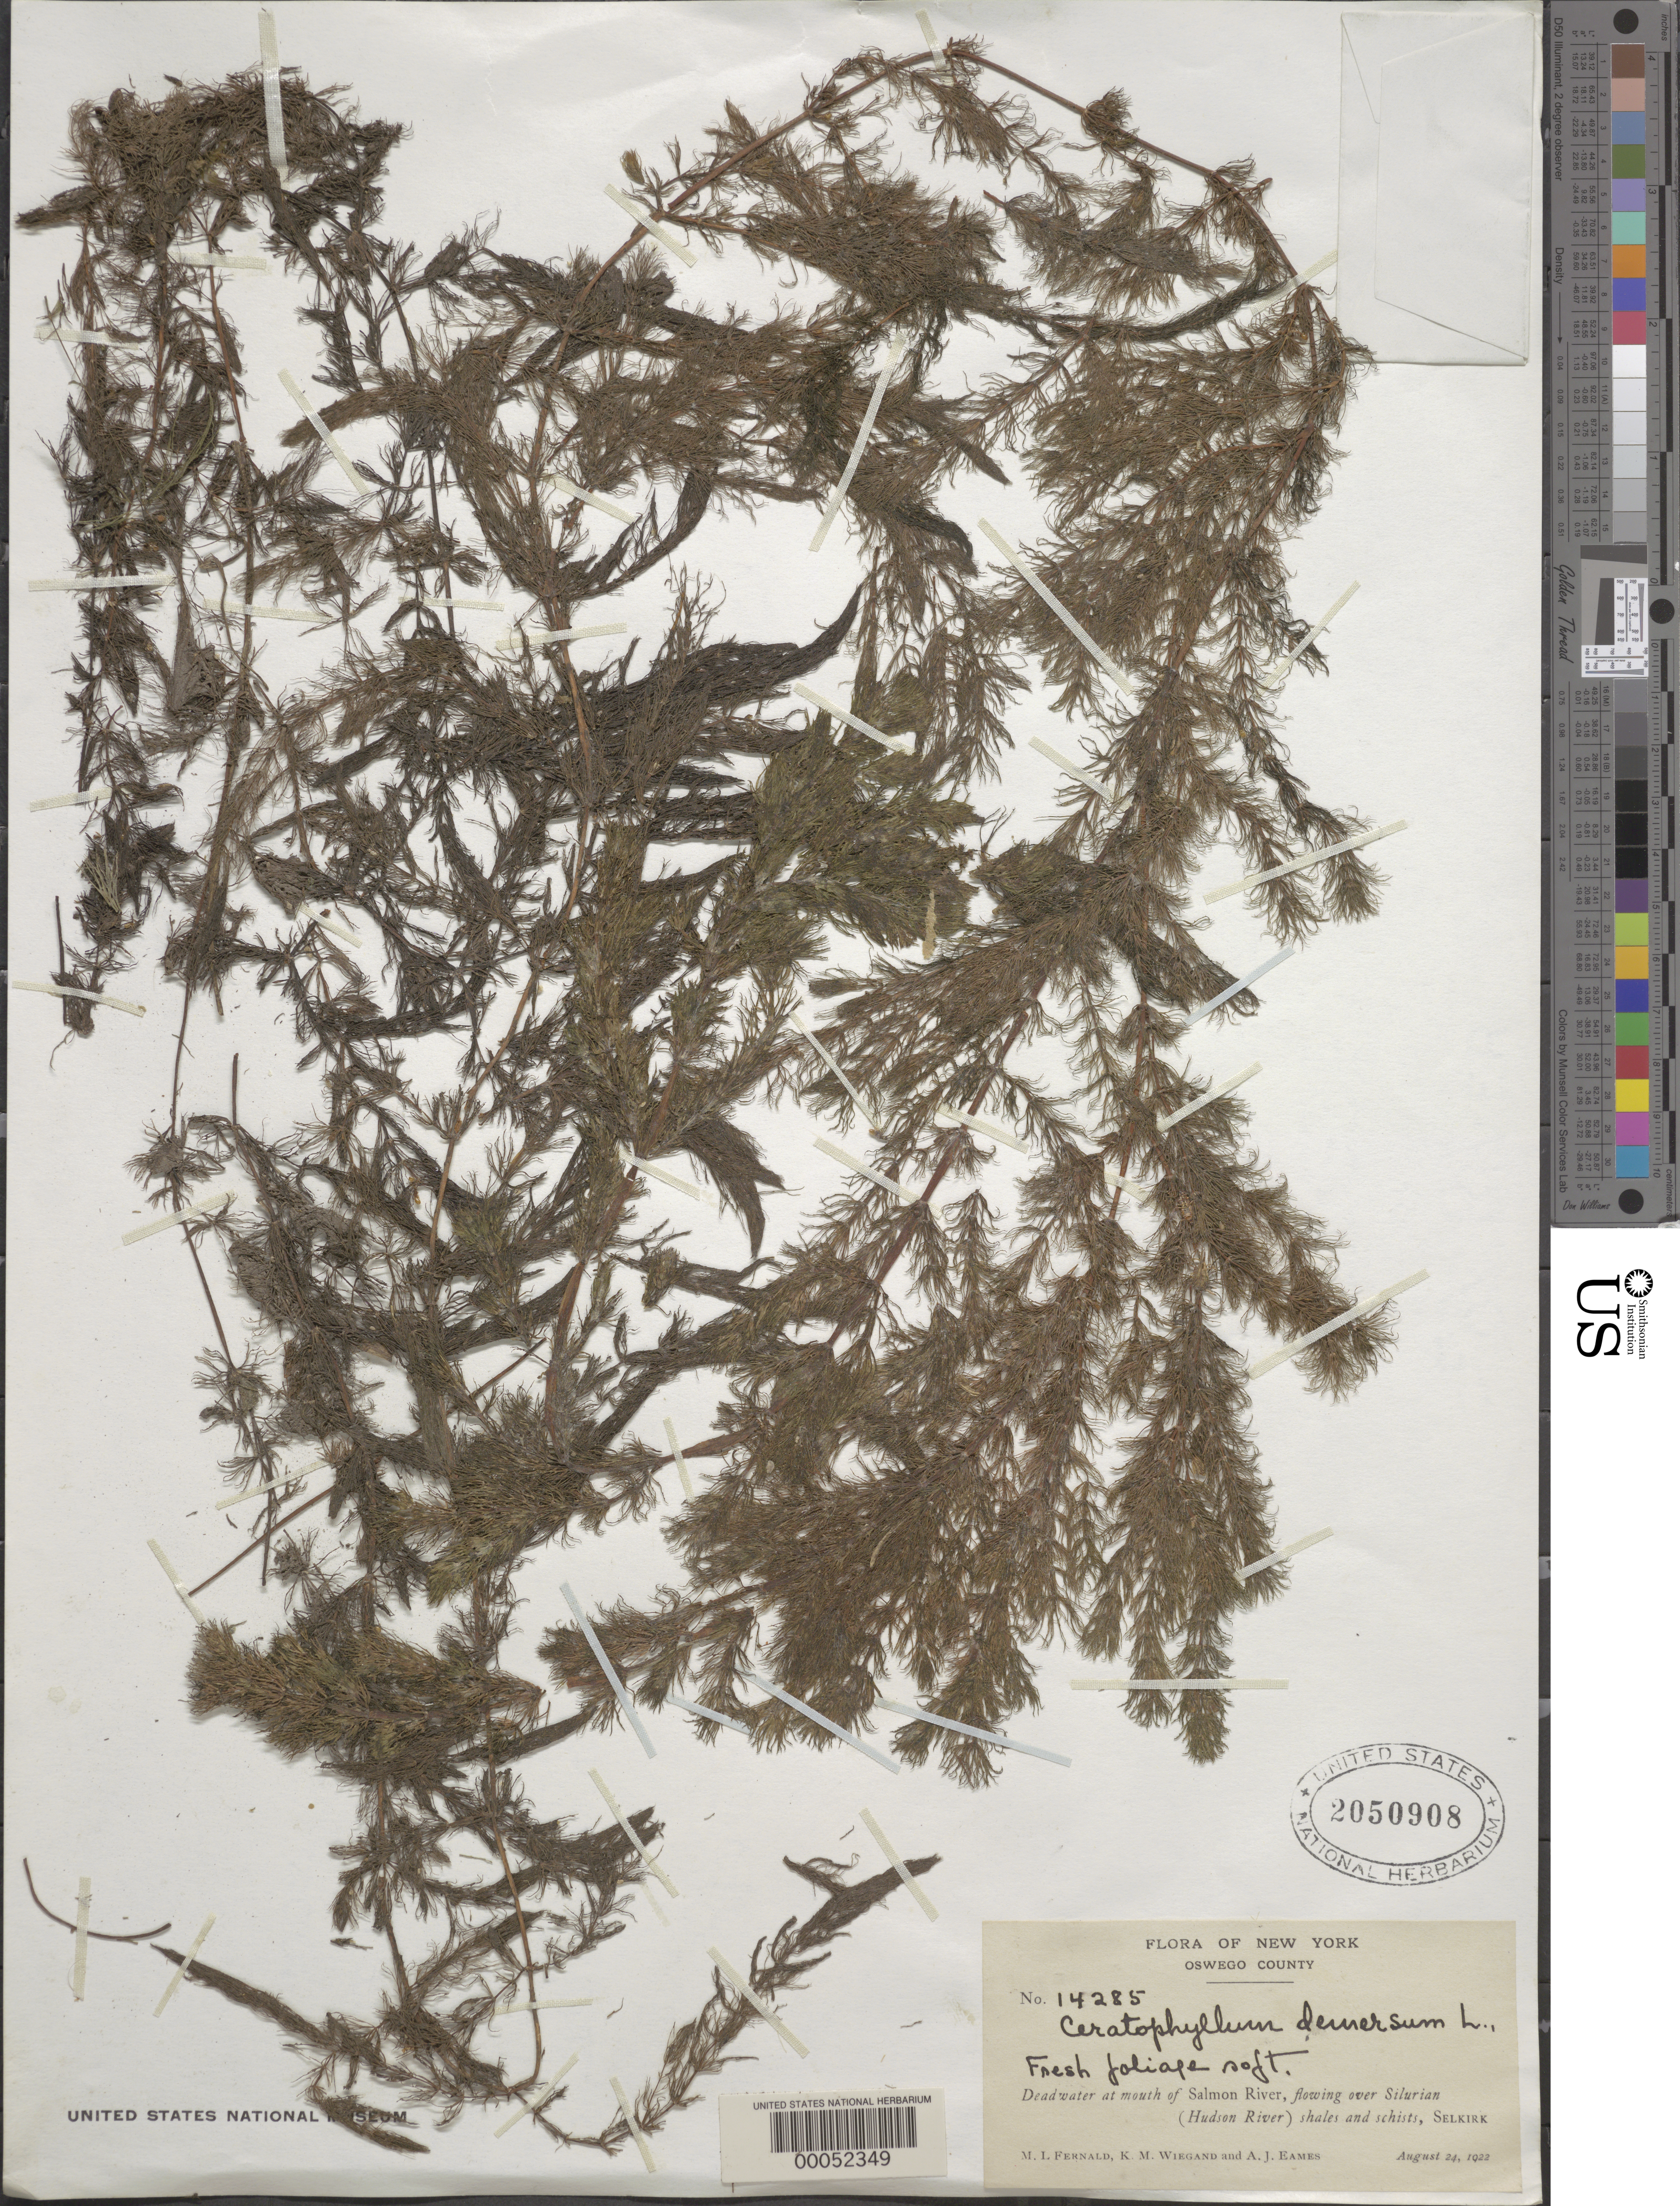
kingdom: Plantae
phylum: Tracheophyta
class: Magnoliopsida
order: Ceratophyllales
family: Ceratophyllaceae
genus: Ceratophyllum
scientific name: Ceratophyllum demersum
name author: L.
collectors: M. L. Fernald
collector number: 14285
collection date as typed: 24 Aug 1922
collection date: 1922-08-24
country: United States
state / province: New York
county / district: Oswego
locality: Deadwater at mouth of salmon river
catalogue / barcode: US 2050908